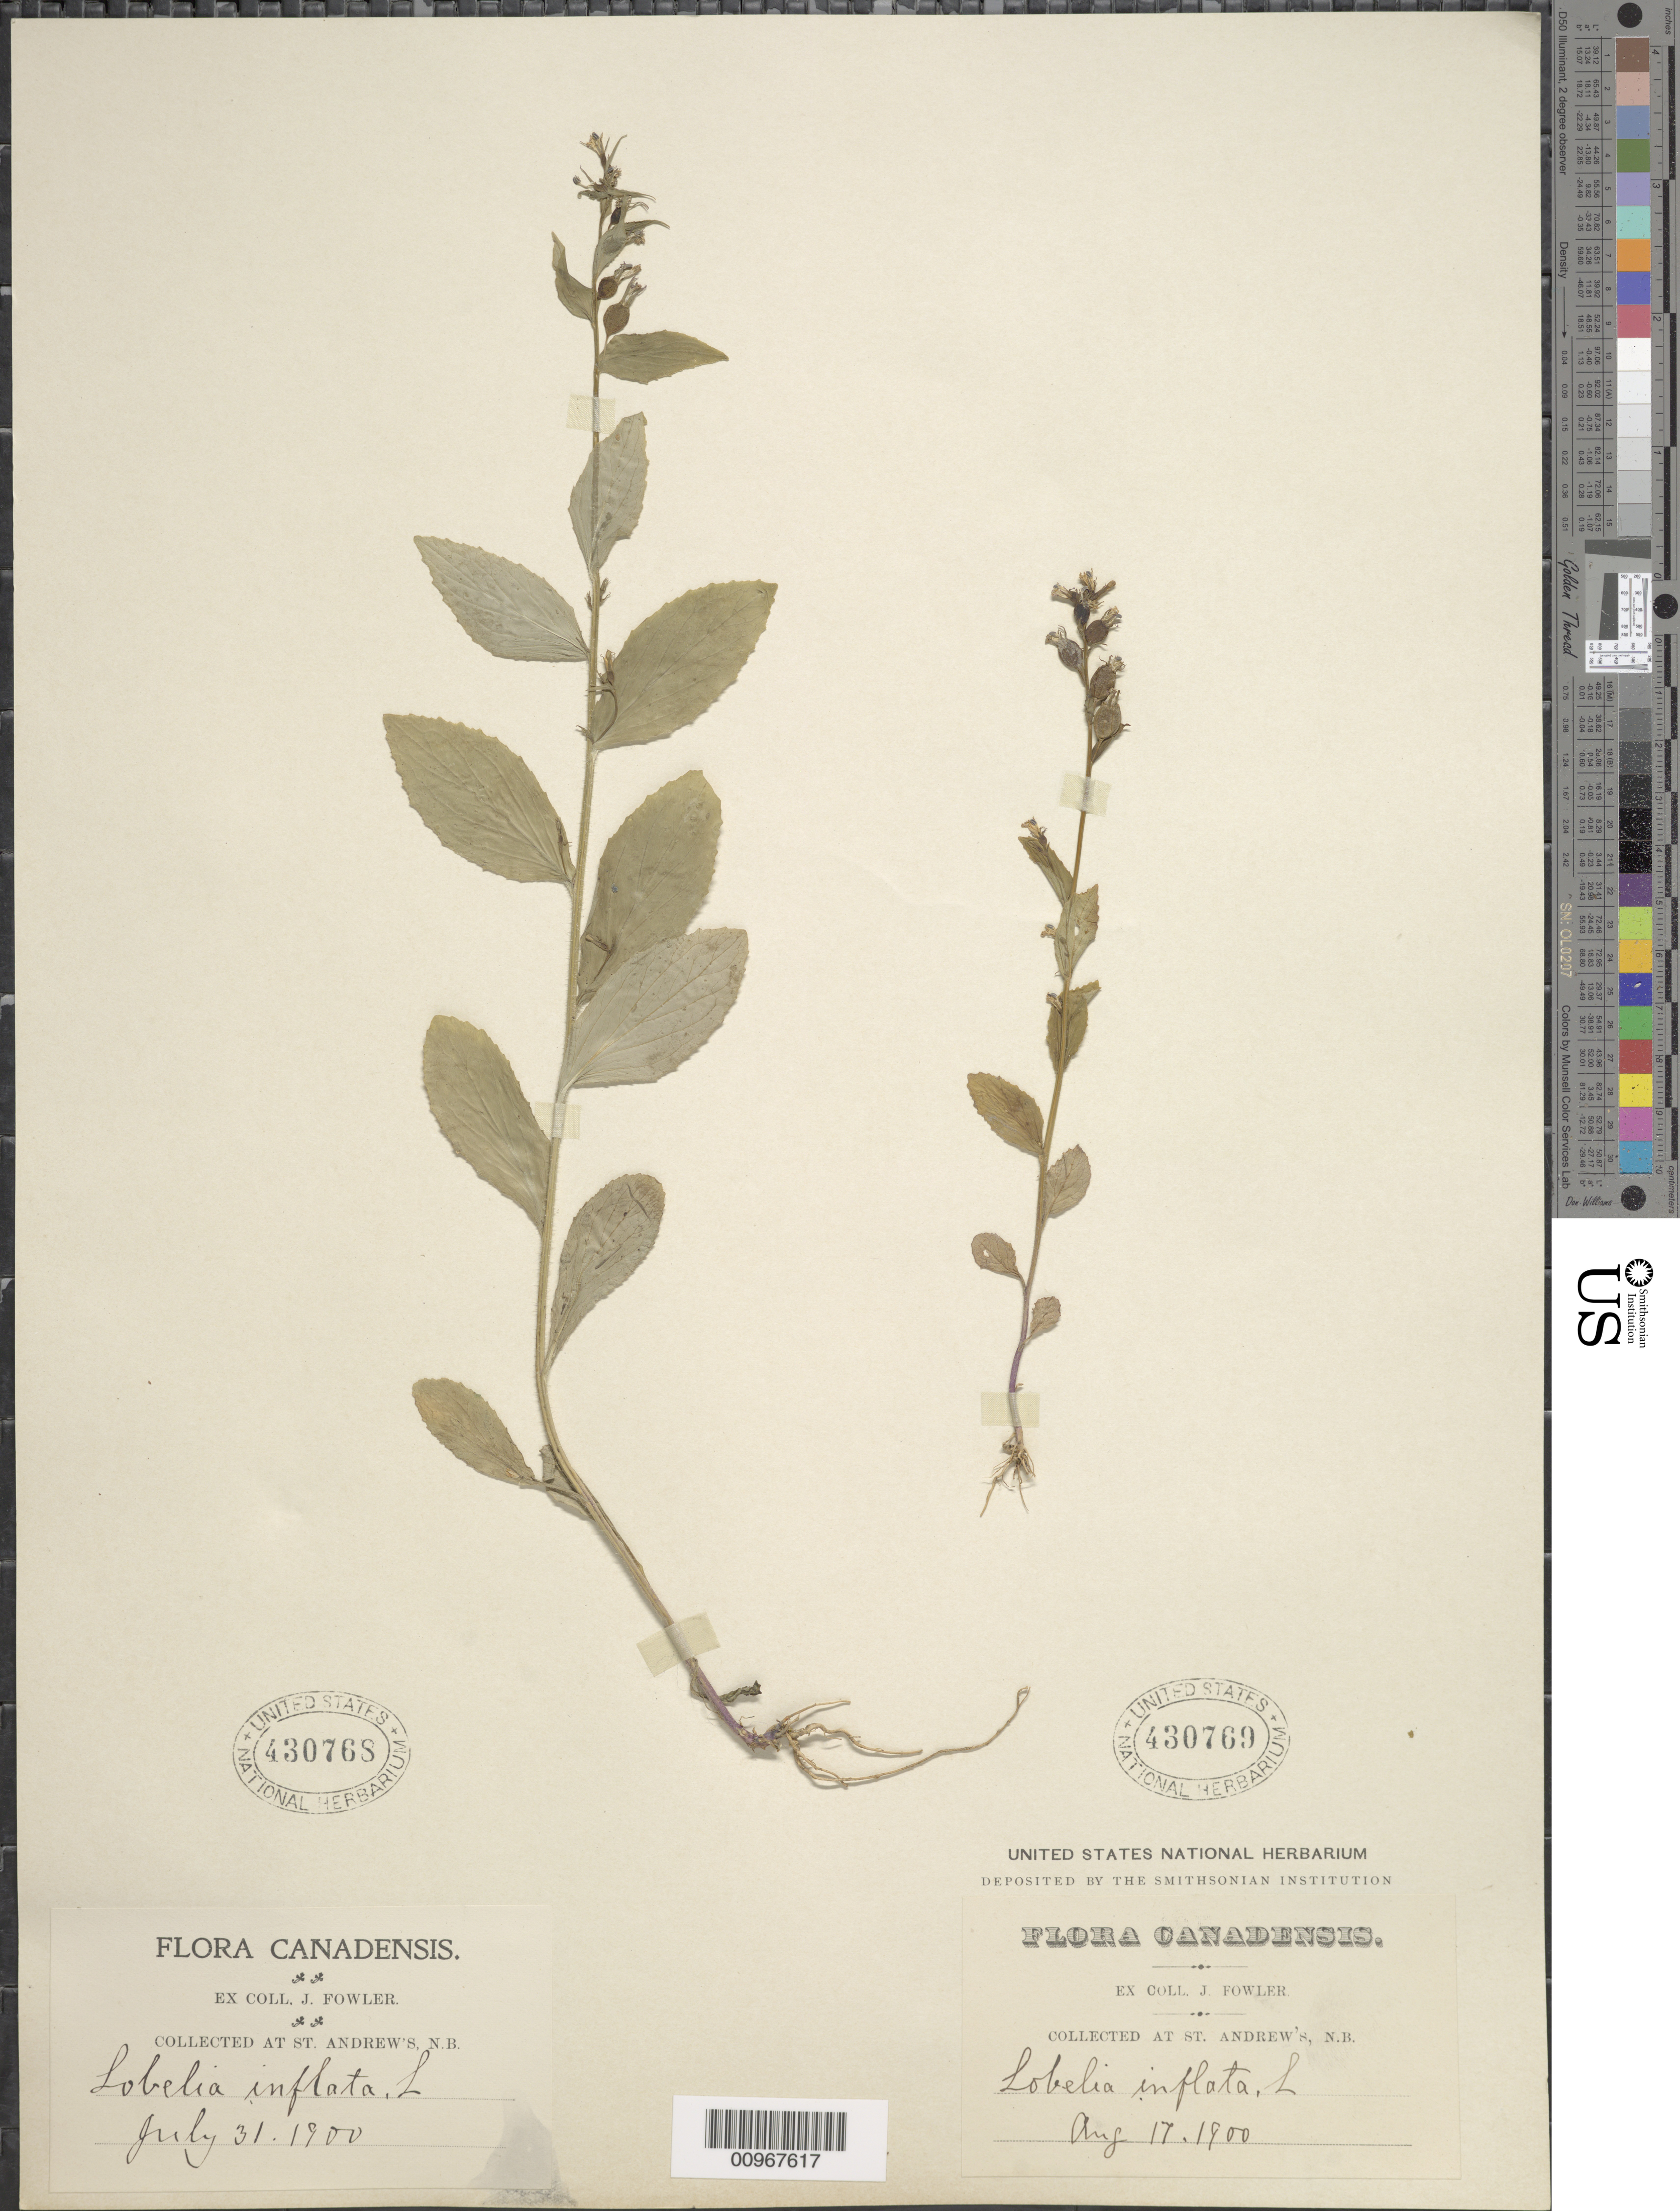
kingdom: Plantae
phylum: Tracheophyta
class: Magnoliopsida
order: Asterales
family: Campanulaceae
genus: Lobelia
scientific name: Lobelia inflata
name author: L.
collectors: J. P. Fowler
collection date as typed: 17 Aug 1900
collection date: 1900-08-17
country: Canada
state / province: New Brunswick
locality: St. Andrew's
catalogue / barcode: US 430769-2